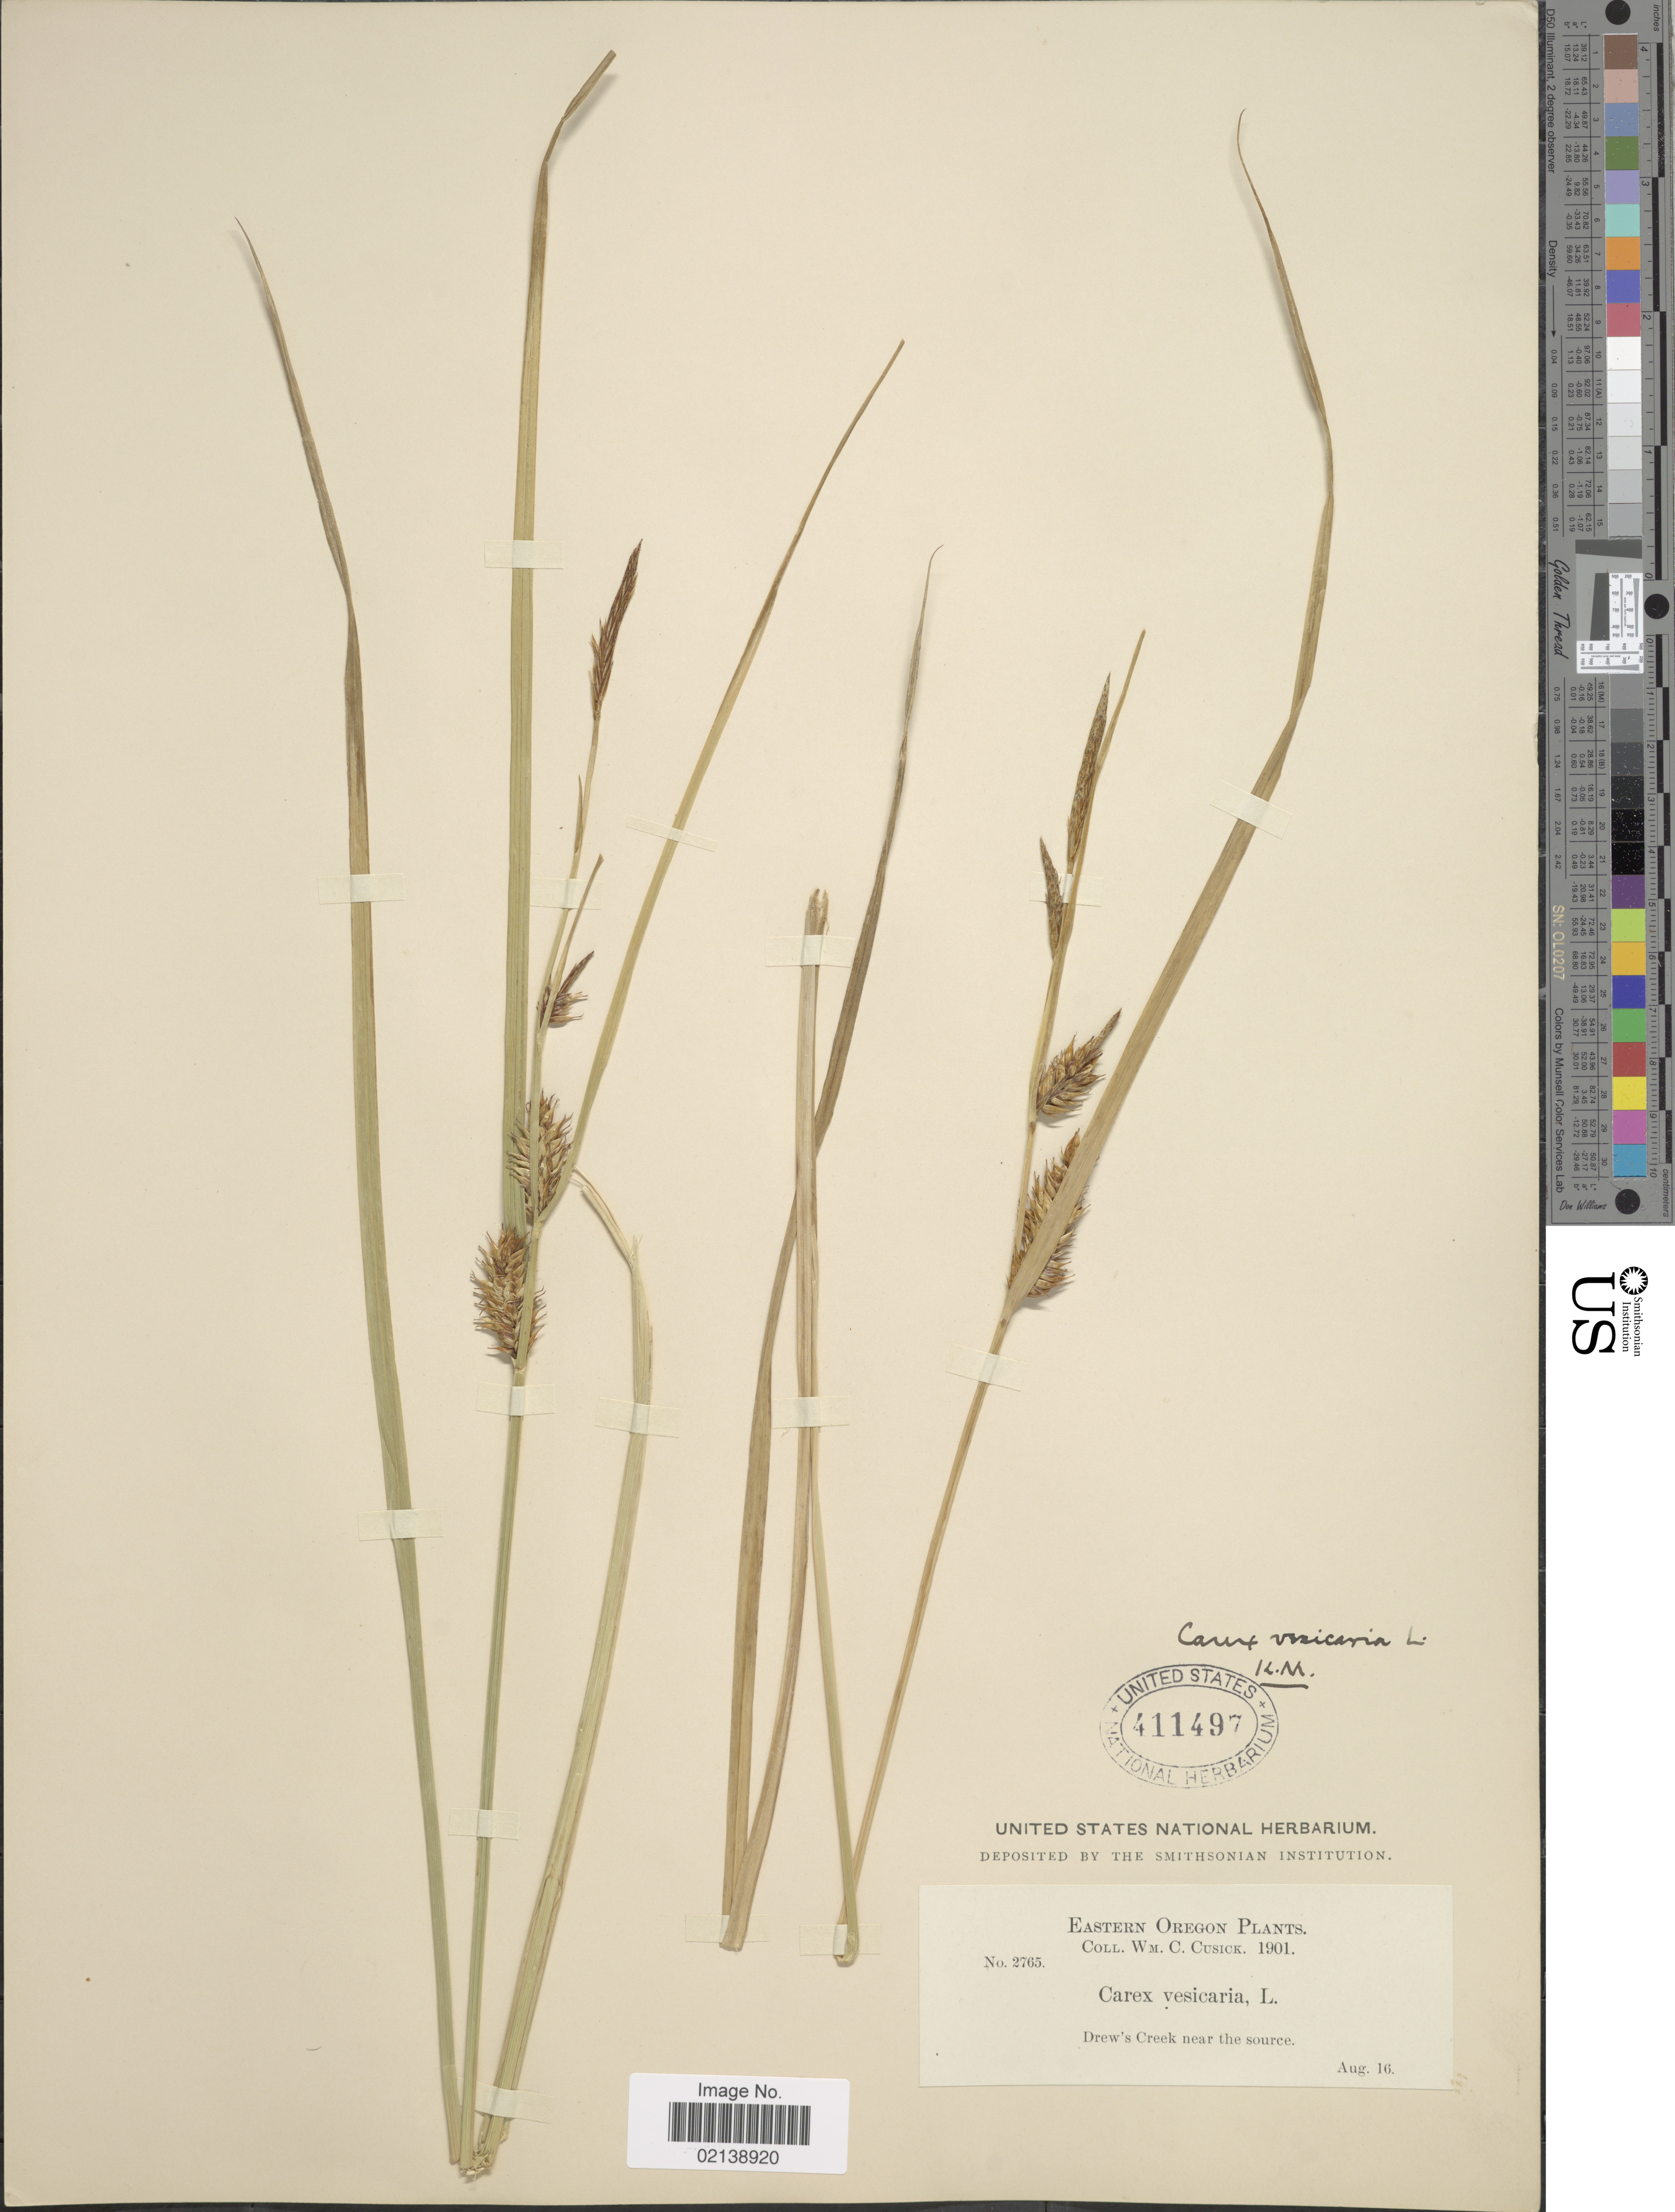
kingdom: Plantae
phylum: Tracheophyta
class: Liliopsida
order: Poales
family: Cyperaceae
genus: Carex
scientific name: Carex vesicaria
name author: L.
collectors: W. C. Cusick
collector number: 2765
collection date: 1901-08-16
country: United States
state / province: Oregon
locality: Eastern Oregon, Drew's Creek near the source.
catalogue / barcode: US 411497